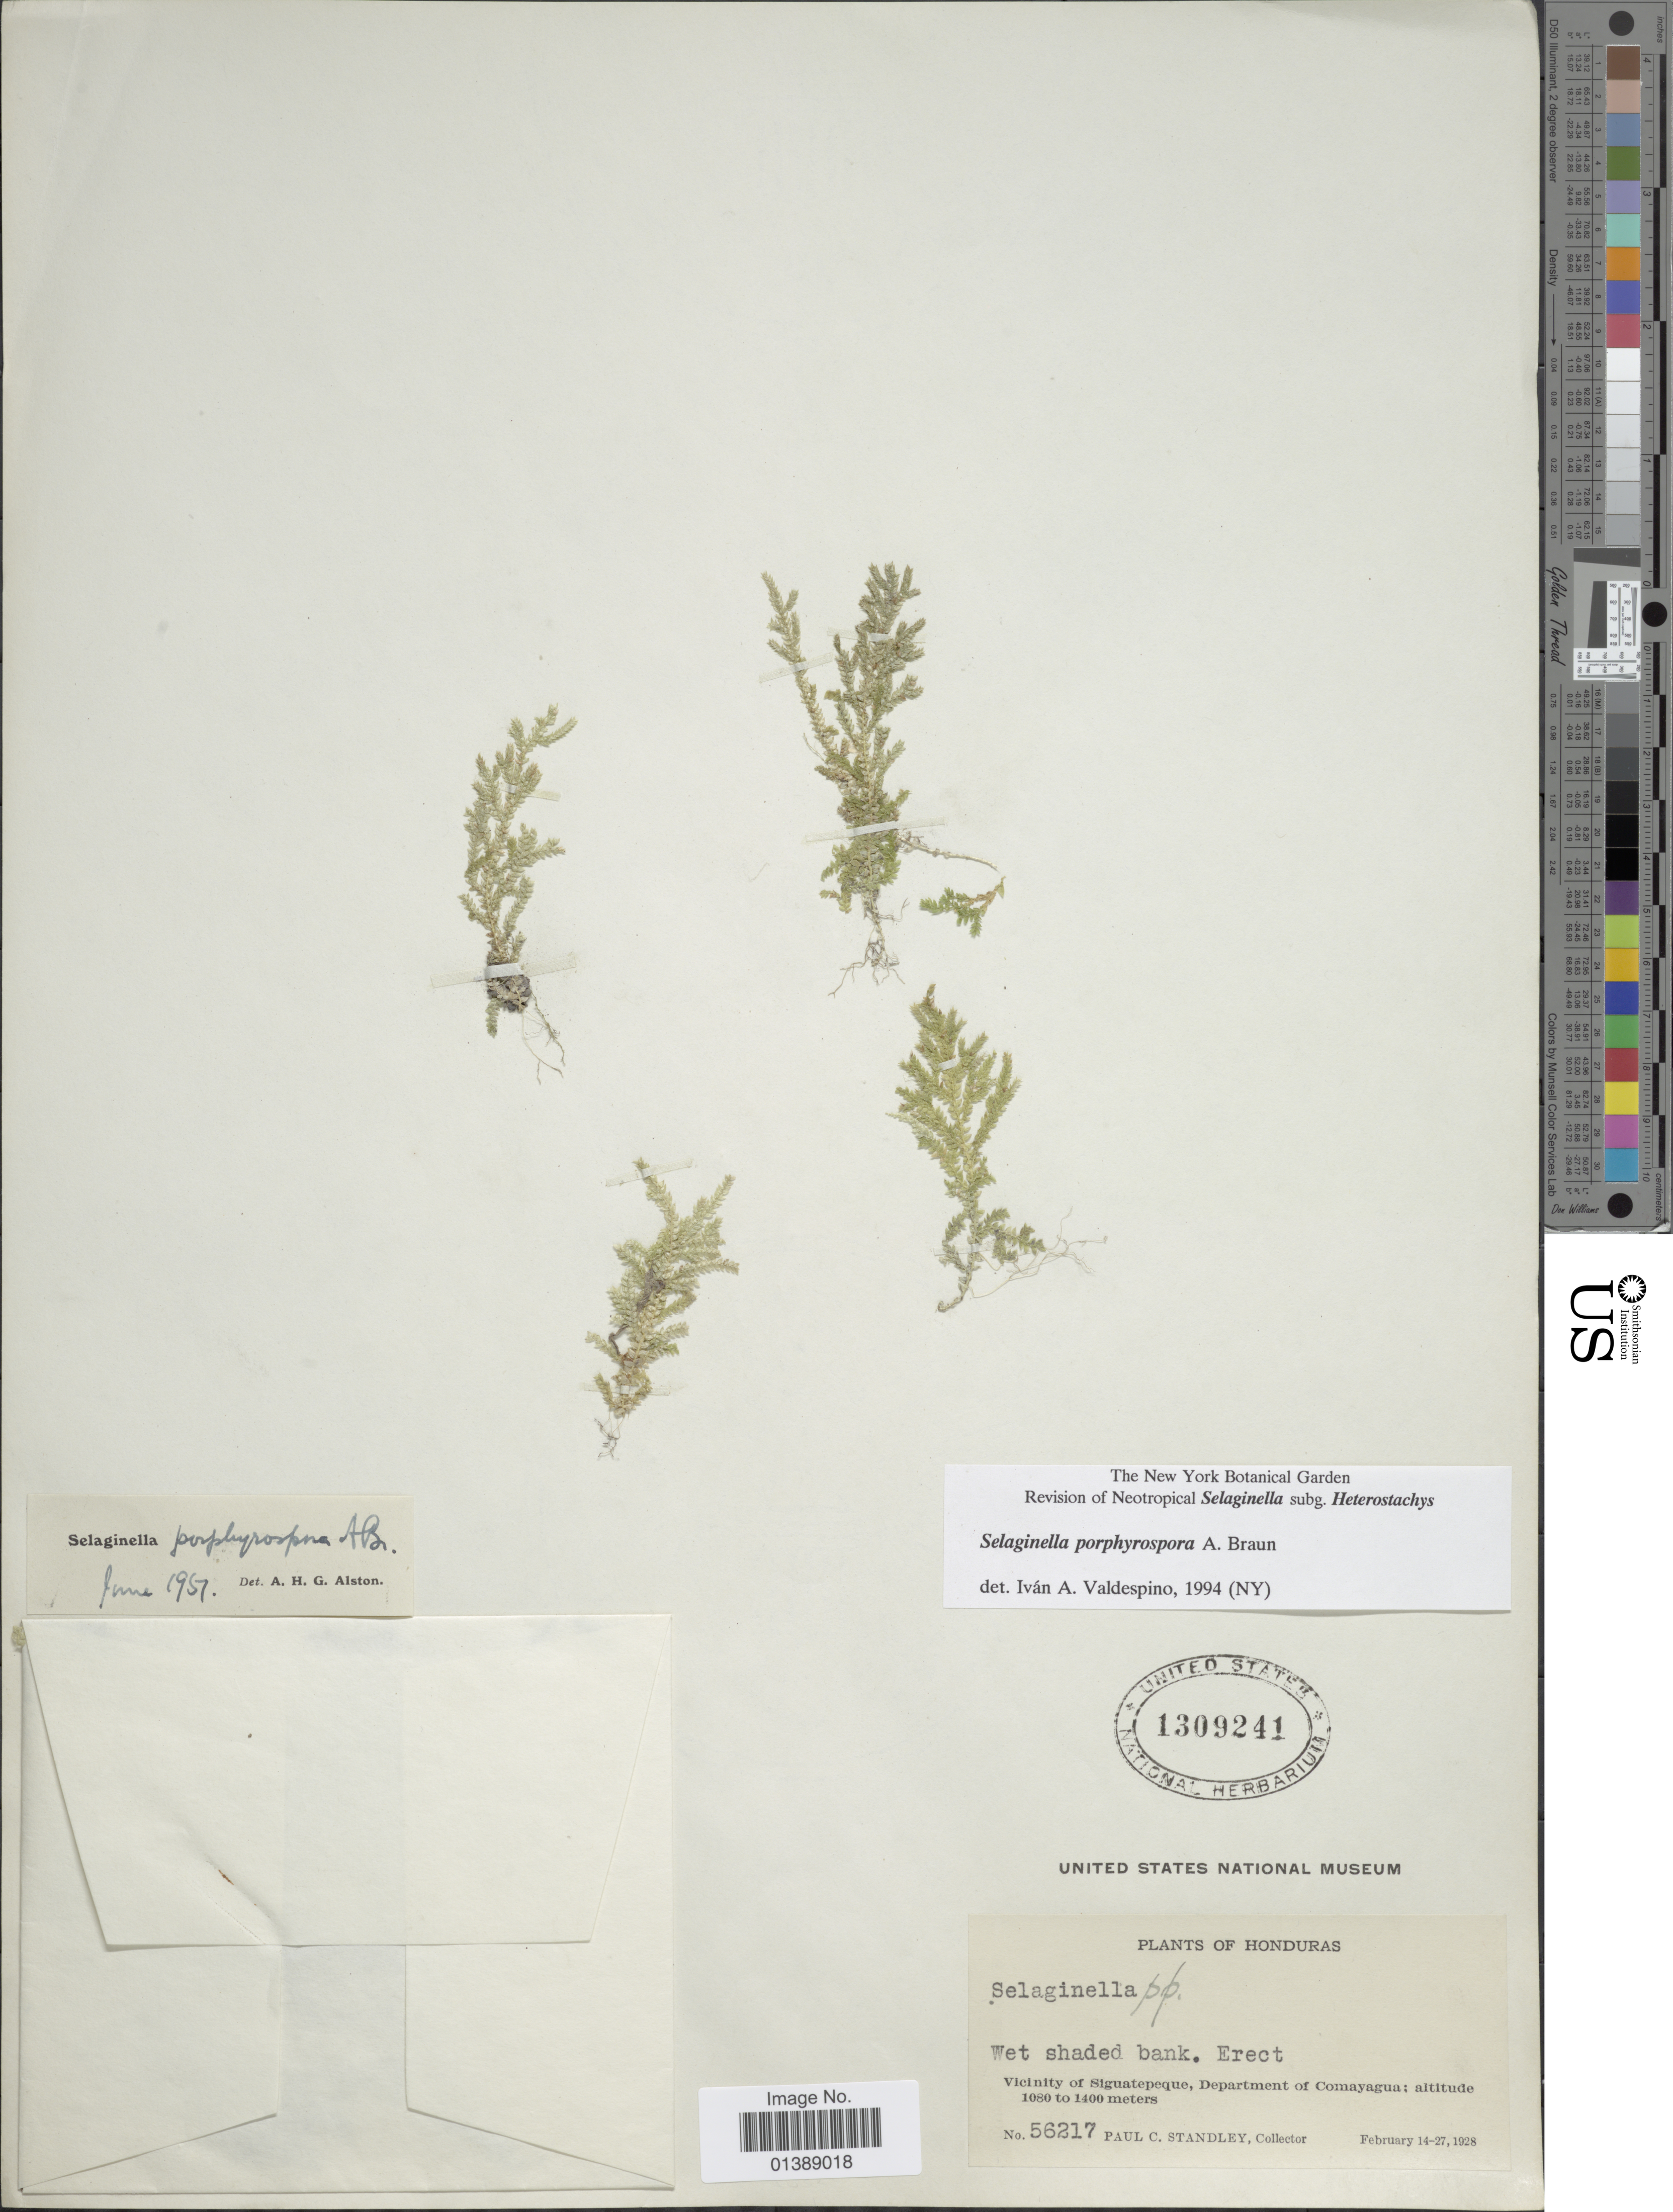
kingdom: Plantae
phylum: Tracheophyta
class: Lycopodiopsida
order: Selaginellales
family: Selaginellaceae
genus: Selaginella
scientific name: Selaginella porphyrospora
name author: A. Braun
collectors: P. C. Standley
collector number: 56217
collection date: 1928-02-14/1928-02-27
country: Honduras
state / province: Comayagua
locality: Vicinity of Siguatepeque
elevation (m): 1080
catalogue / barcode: US 1309241